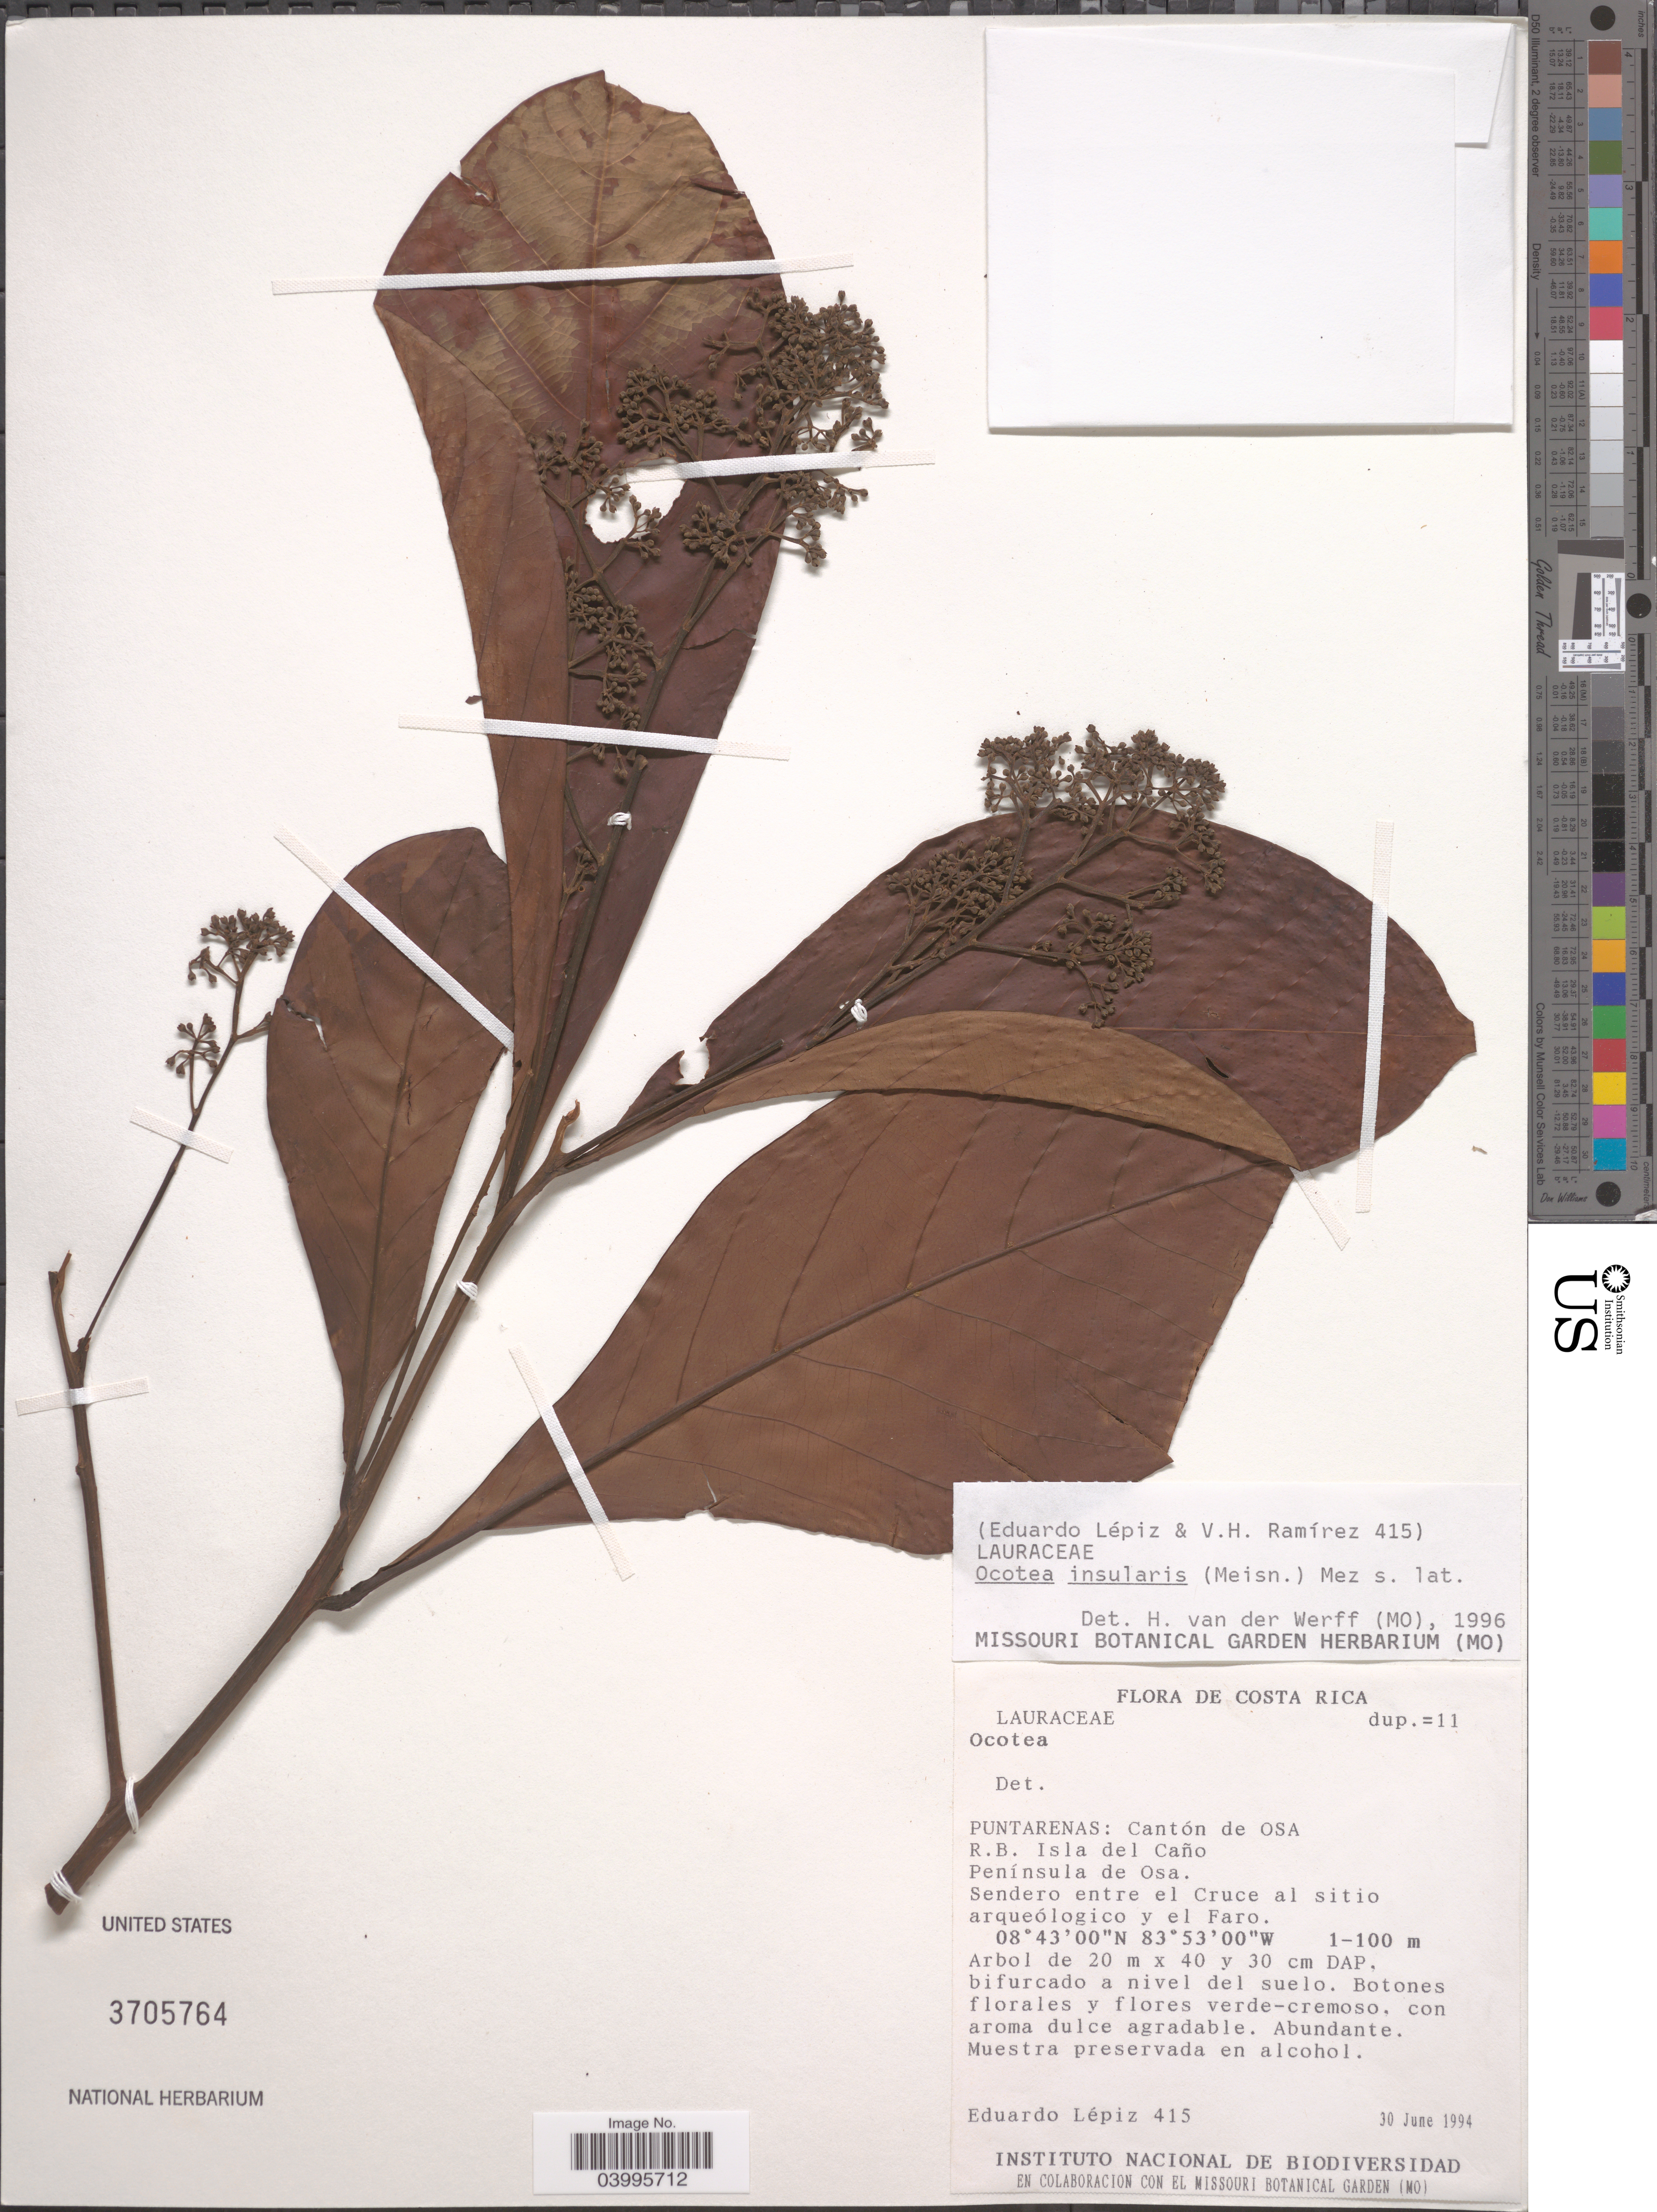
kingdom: Plantae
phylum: Tracheophyta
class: Magnoliopsida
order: Laurales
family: Lauraceae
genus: Ocotea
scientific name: Ocotea insularis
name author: (Meisn.) Mez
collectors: E. Lépiz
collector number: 415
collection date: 1994-06-30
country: Costa Rica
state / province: Puntarenas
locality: Cantón de OSA R.B. Isla del Caño. Sendero entre el Cruce al Sitio arqueólogico y el Faro.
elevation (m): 1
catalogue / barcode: US 3705764